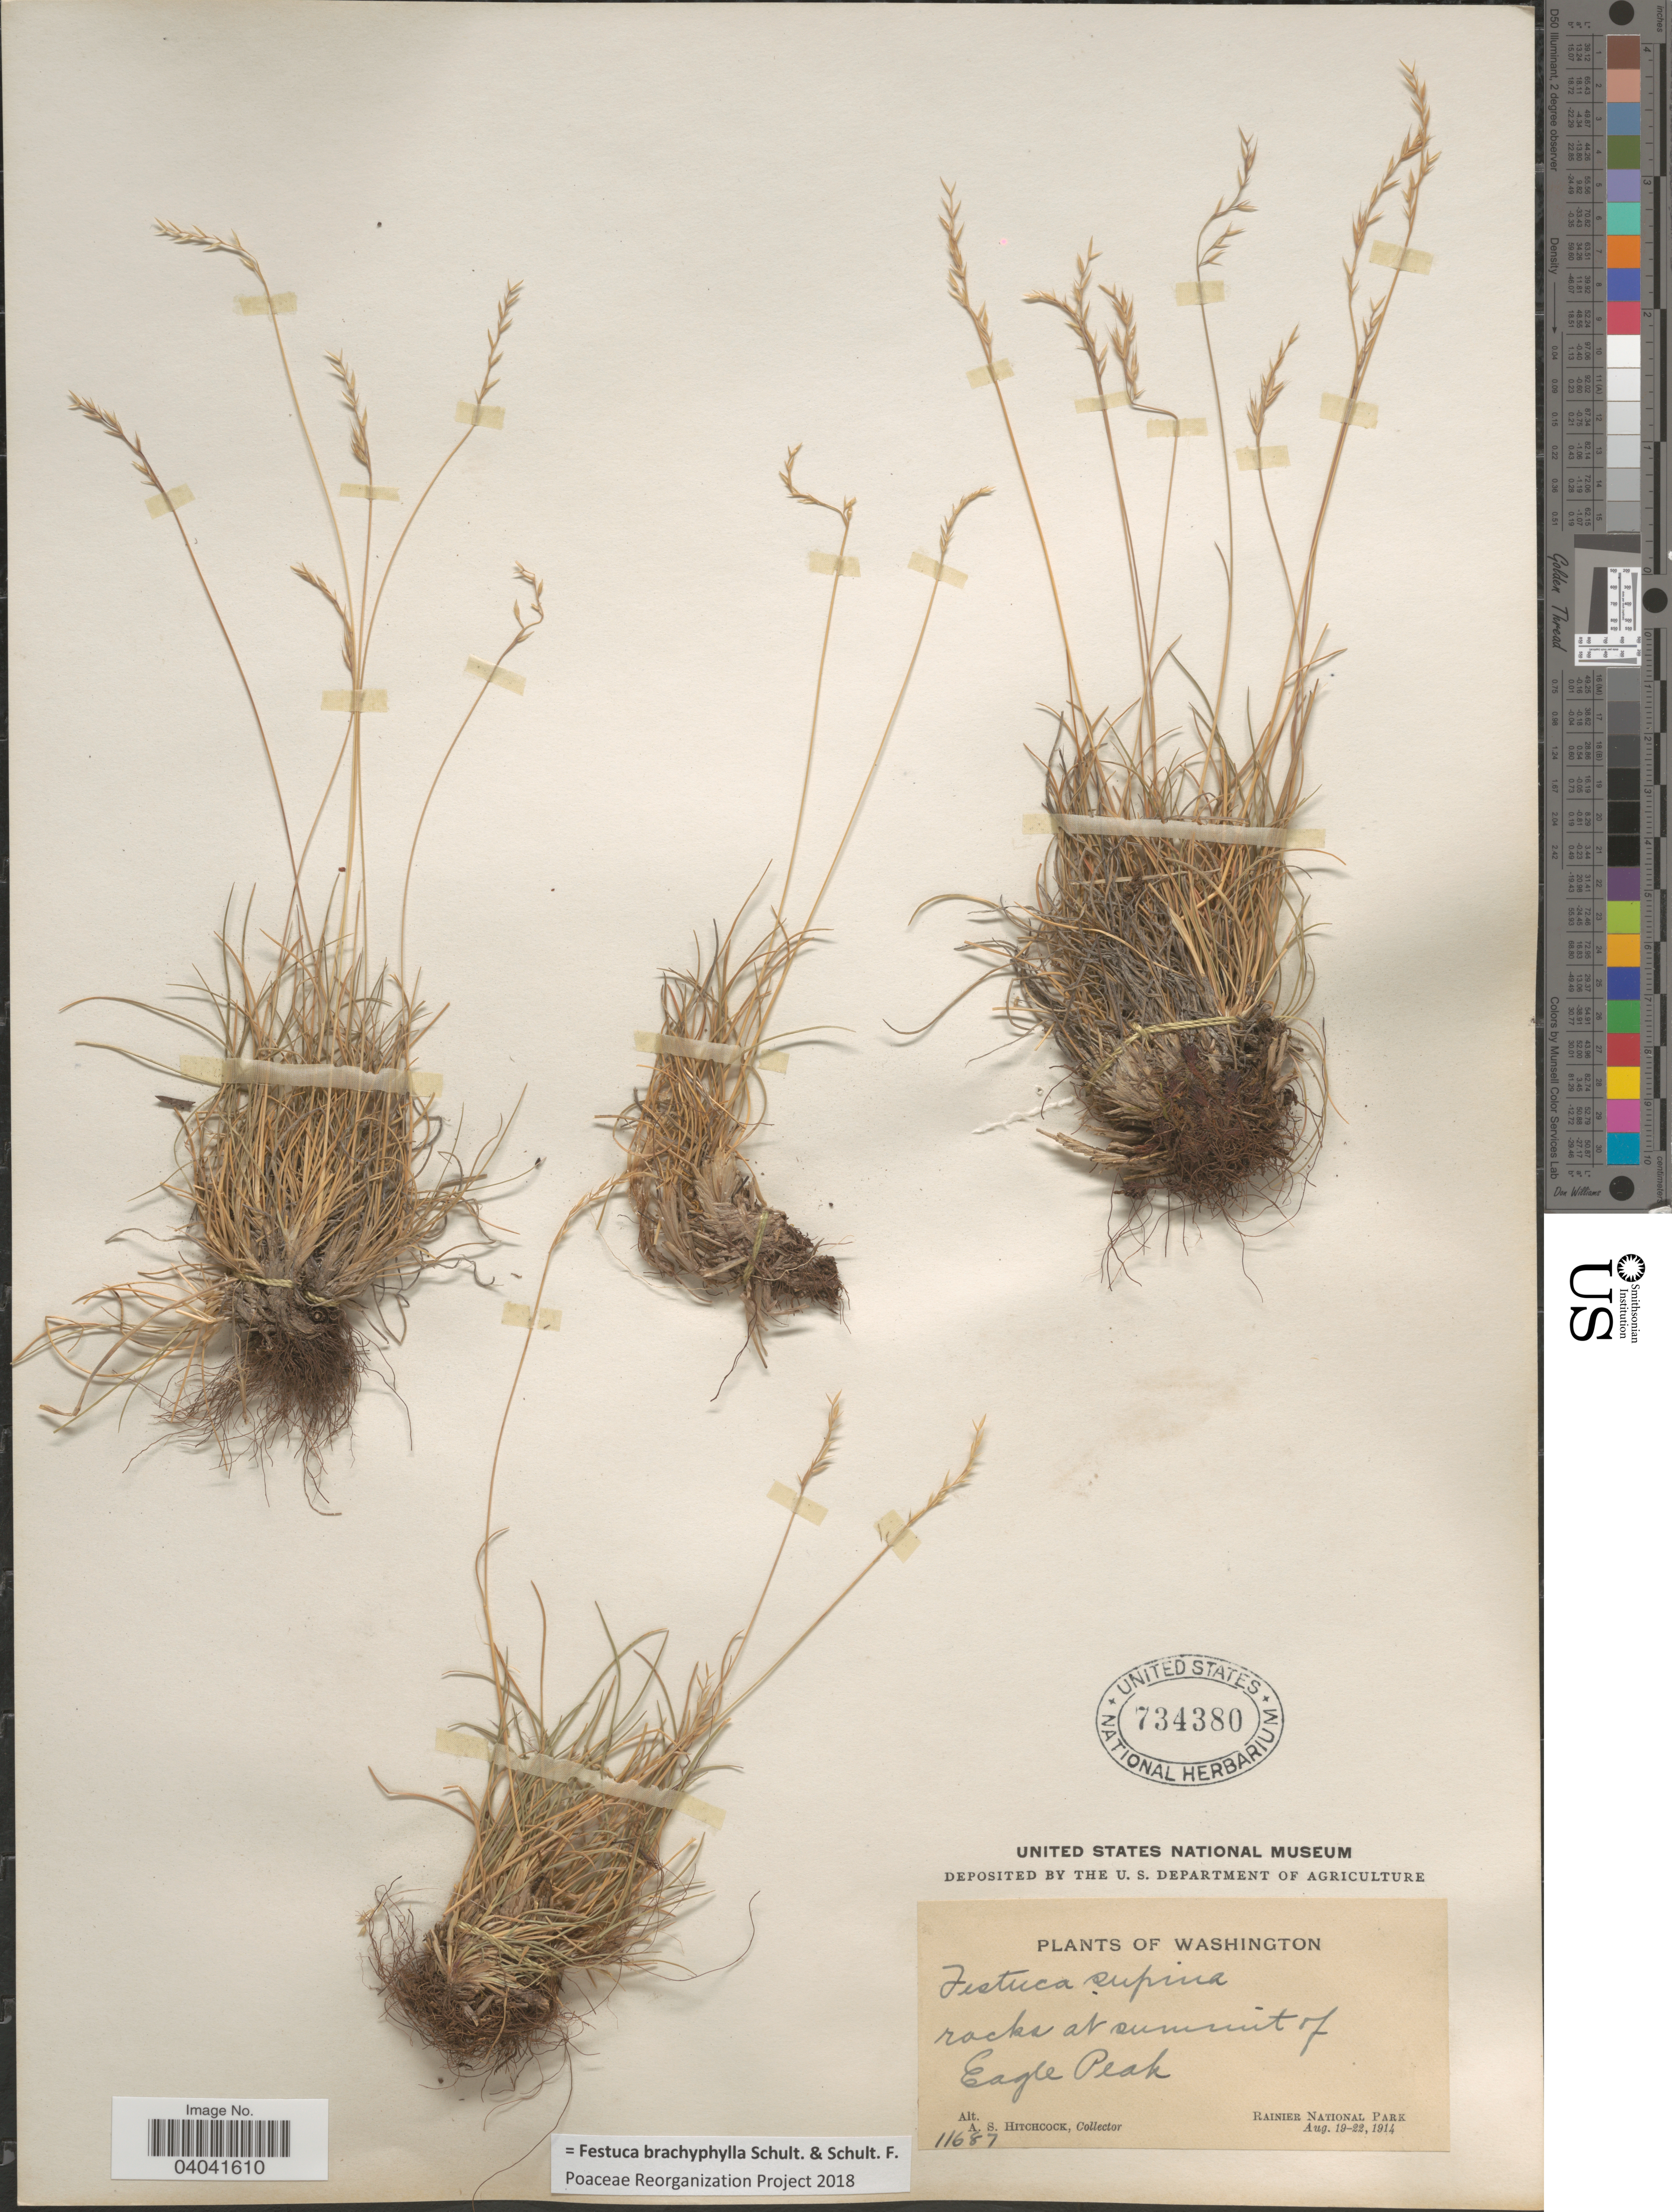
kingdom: Plantae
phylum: Tracheophyta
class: Liliopsida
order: Poales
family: Poaceae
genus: Festuca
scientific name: Festuca brachyphylla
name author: Schult. & Schult. f.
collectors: A. S. Hitchcock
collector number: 11687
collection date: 1914-08-19/1914-08-22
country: United States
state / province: Washington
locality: Rocks at summit of Eagle Peak. Rainier National Park.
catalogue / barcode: US 734380